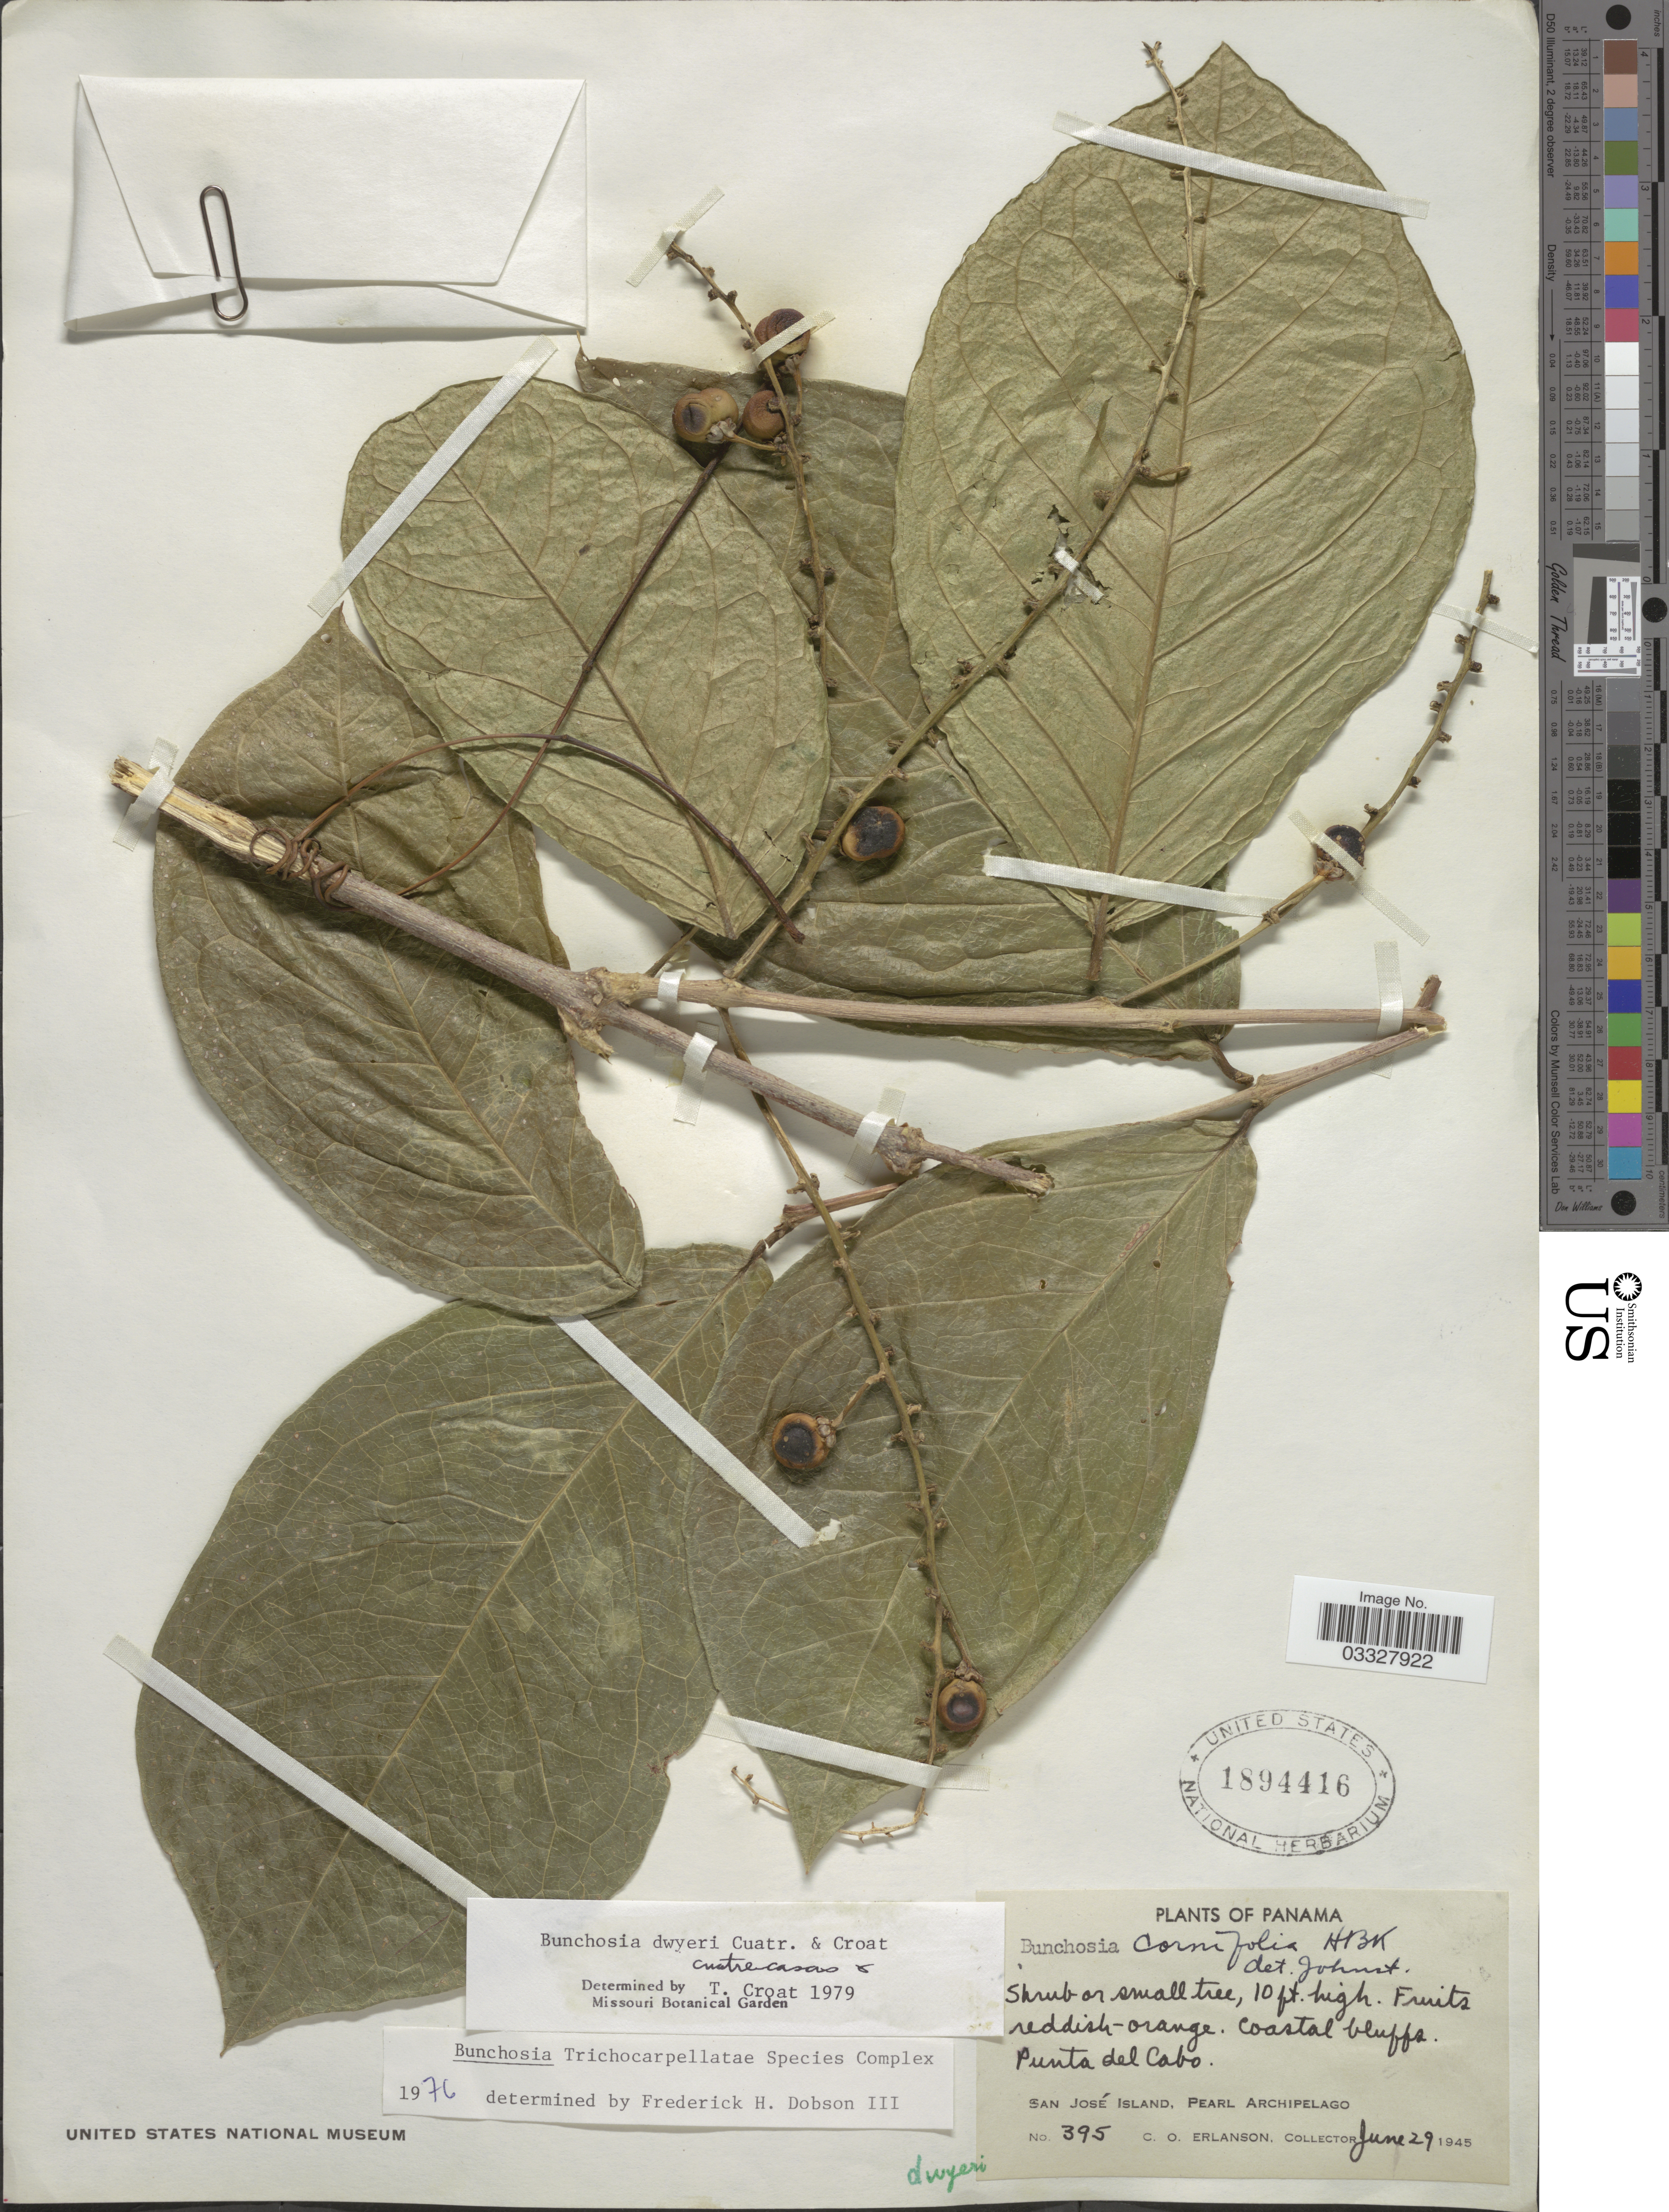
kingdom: Plantae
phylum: Tracheophyta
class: Magnoliopsida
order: Malpighiales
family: Malpighiaceae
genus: Bunchosia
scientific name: Bunchosia dwyeri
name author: Cuatrec. & Croat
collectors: C. O. Erlanson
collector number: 395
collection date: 1945-06-27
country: Panama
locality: Punta del Cabo. San José Island, Pearl Archipelago.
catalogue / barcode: US 1894416